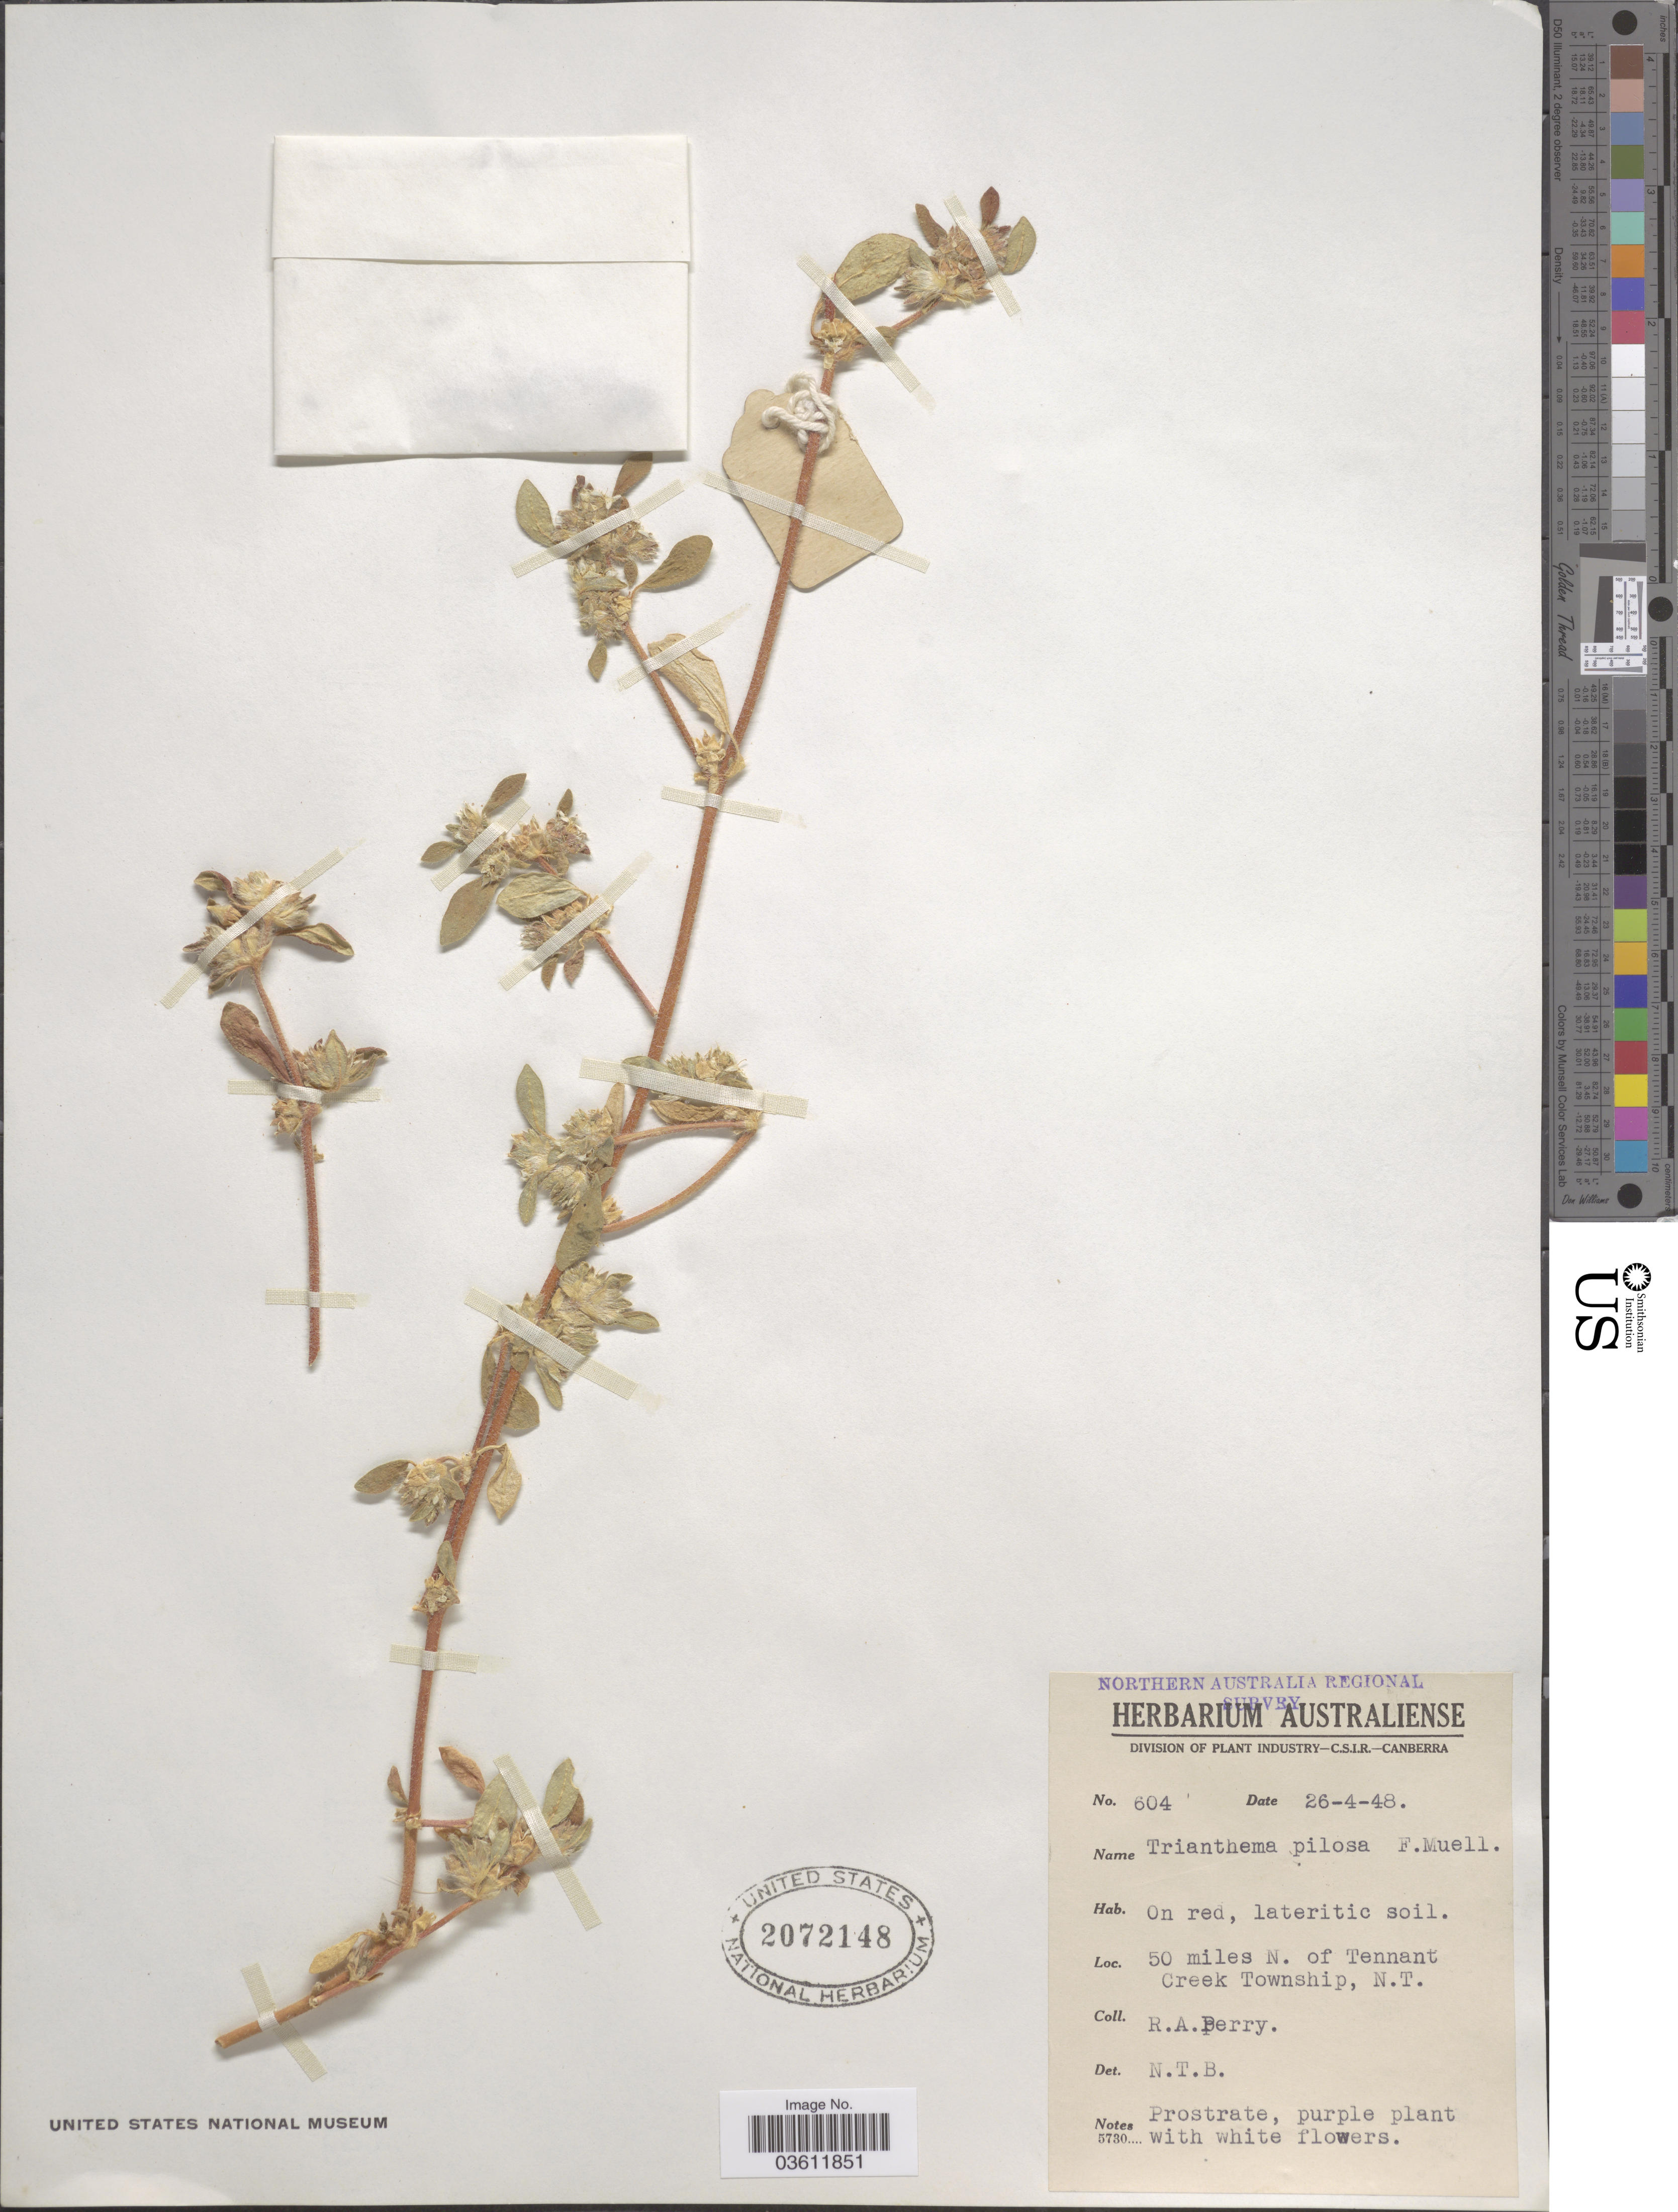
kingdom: Plantae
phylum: Tracheophyta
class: Magnoliopsida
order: Caryophyllales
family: Aizoaceae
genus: Trianthema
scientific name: Trianthema pilosum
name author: F. Muell.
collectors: Perry, R. A.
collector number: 604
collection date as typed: Transcribed d/m/y: 26/4/48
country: Australia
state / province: Northern Territory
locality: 50 miles N. of Tennant Creek Township.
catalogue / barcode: US 2072148